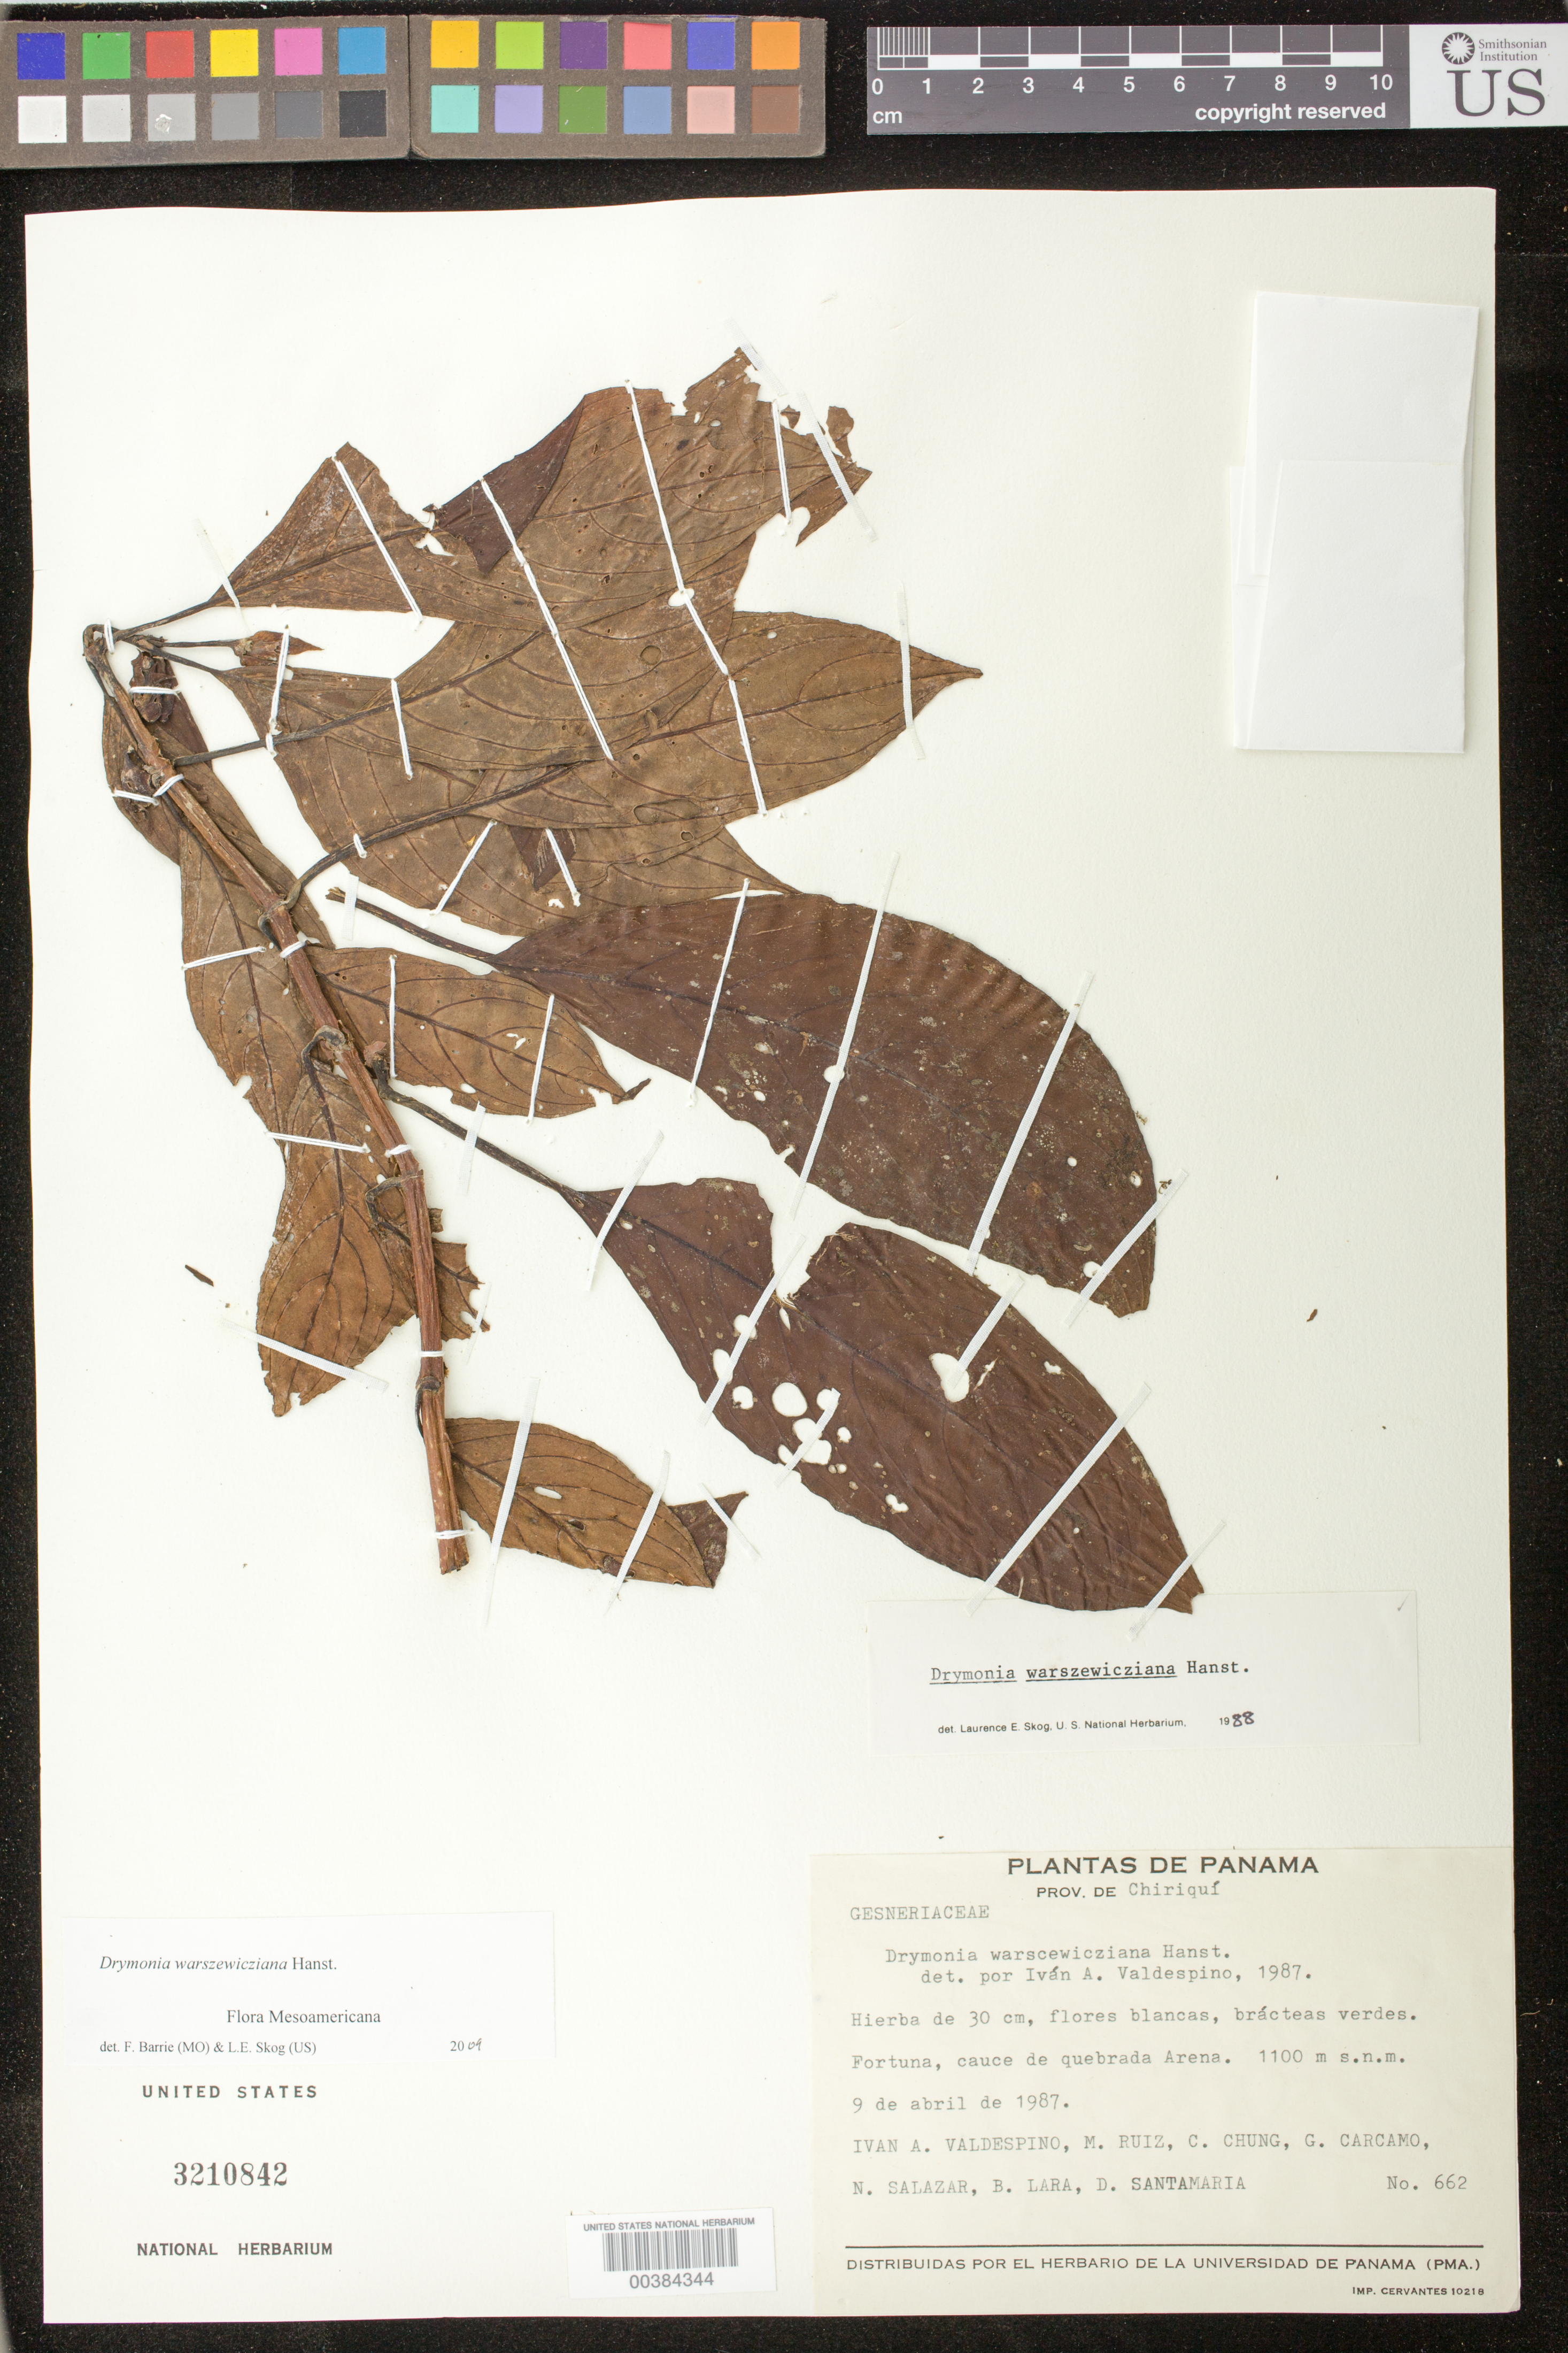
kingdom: Plantae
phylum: Tracheophyta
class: Magnoliopsida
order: Lamiales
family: Gesneriaceae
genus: Drymonia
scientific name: Drymonia warszewicziana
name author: Hanst.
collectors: I. A. Valdespino, M. Ruiz, C. Chung, G. Carcamo, N. Salazar & et al.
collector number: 662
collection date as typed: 09 Apr 1987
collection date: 1987-04-09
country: Panama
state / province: Chiriquí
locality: Fortuna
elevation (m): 1100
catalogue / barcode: US 3210842